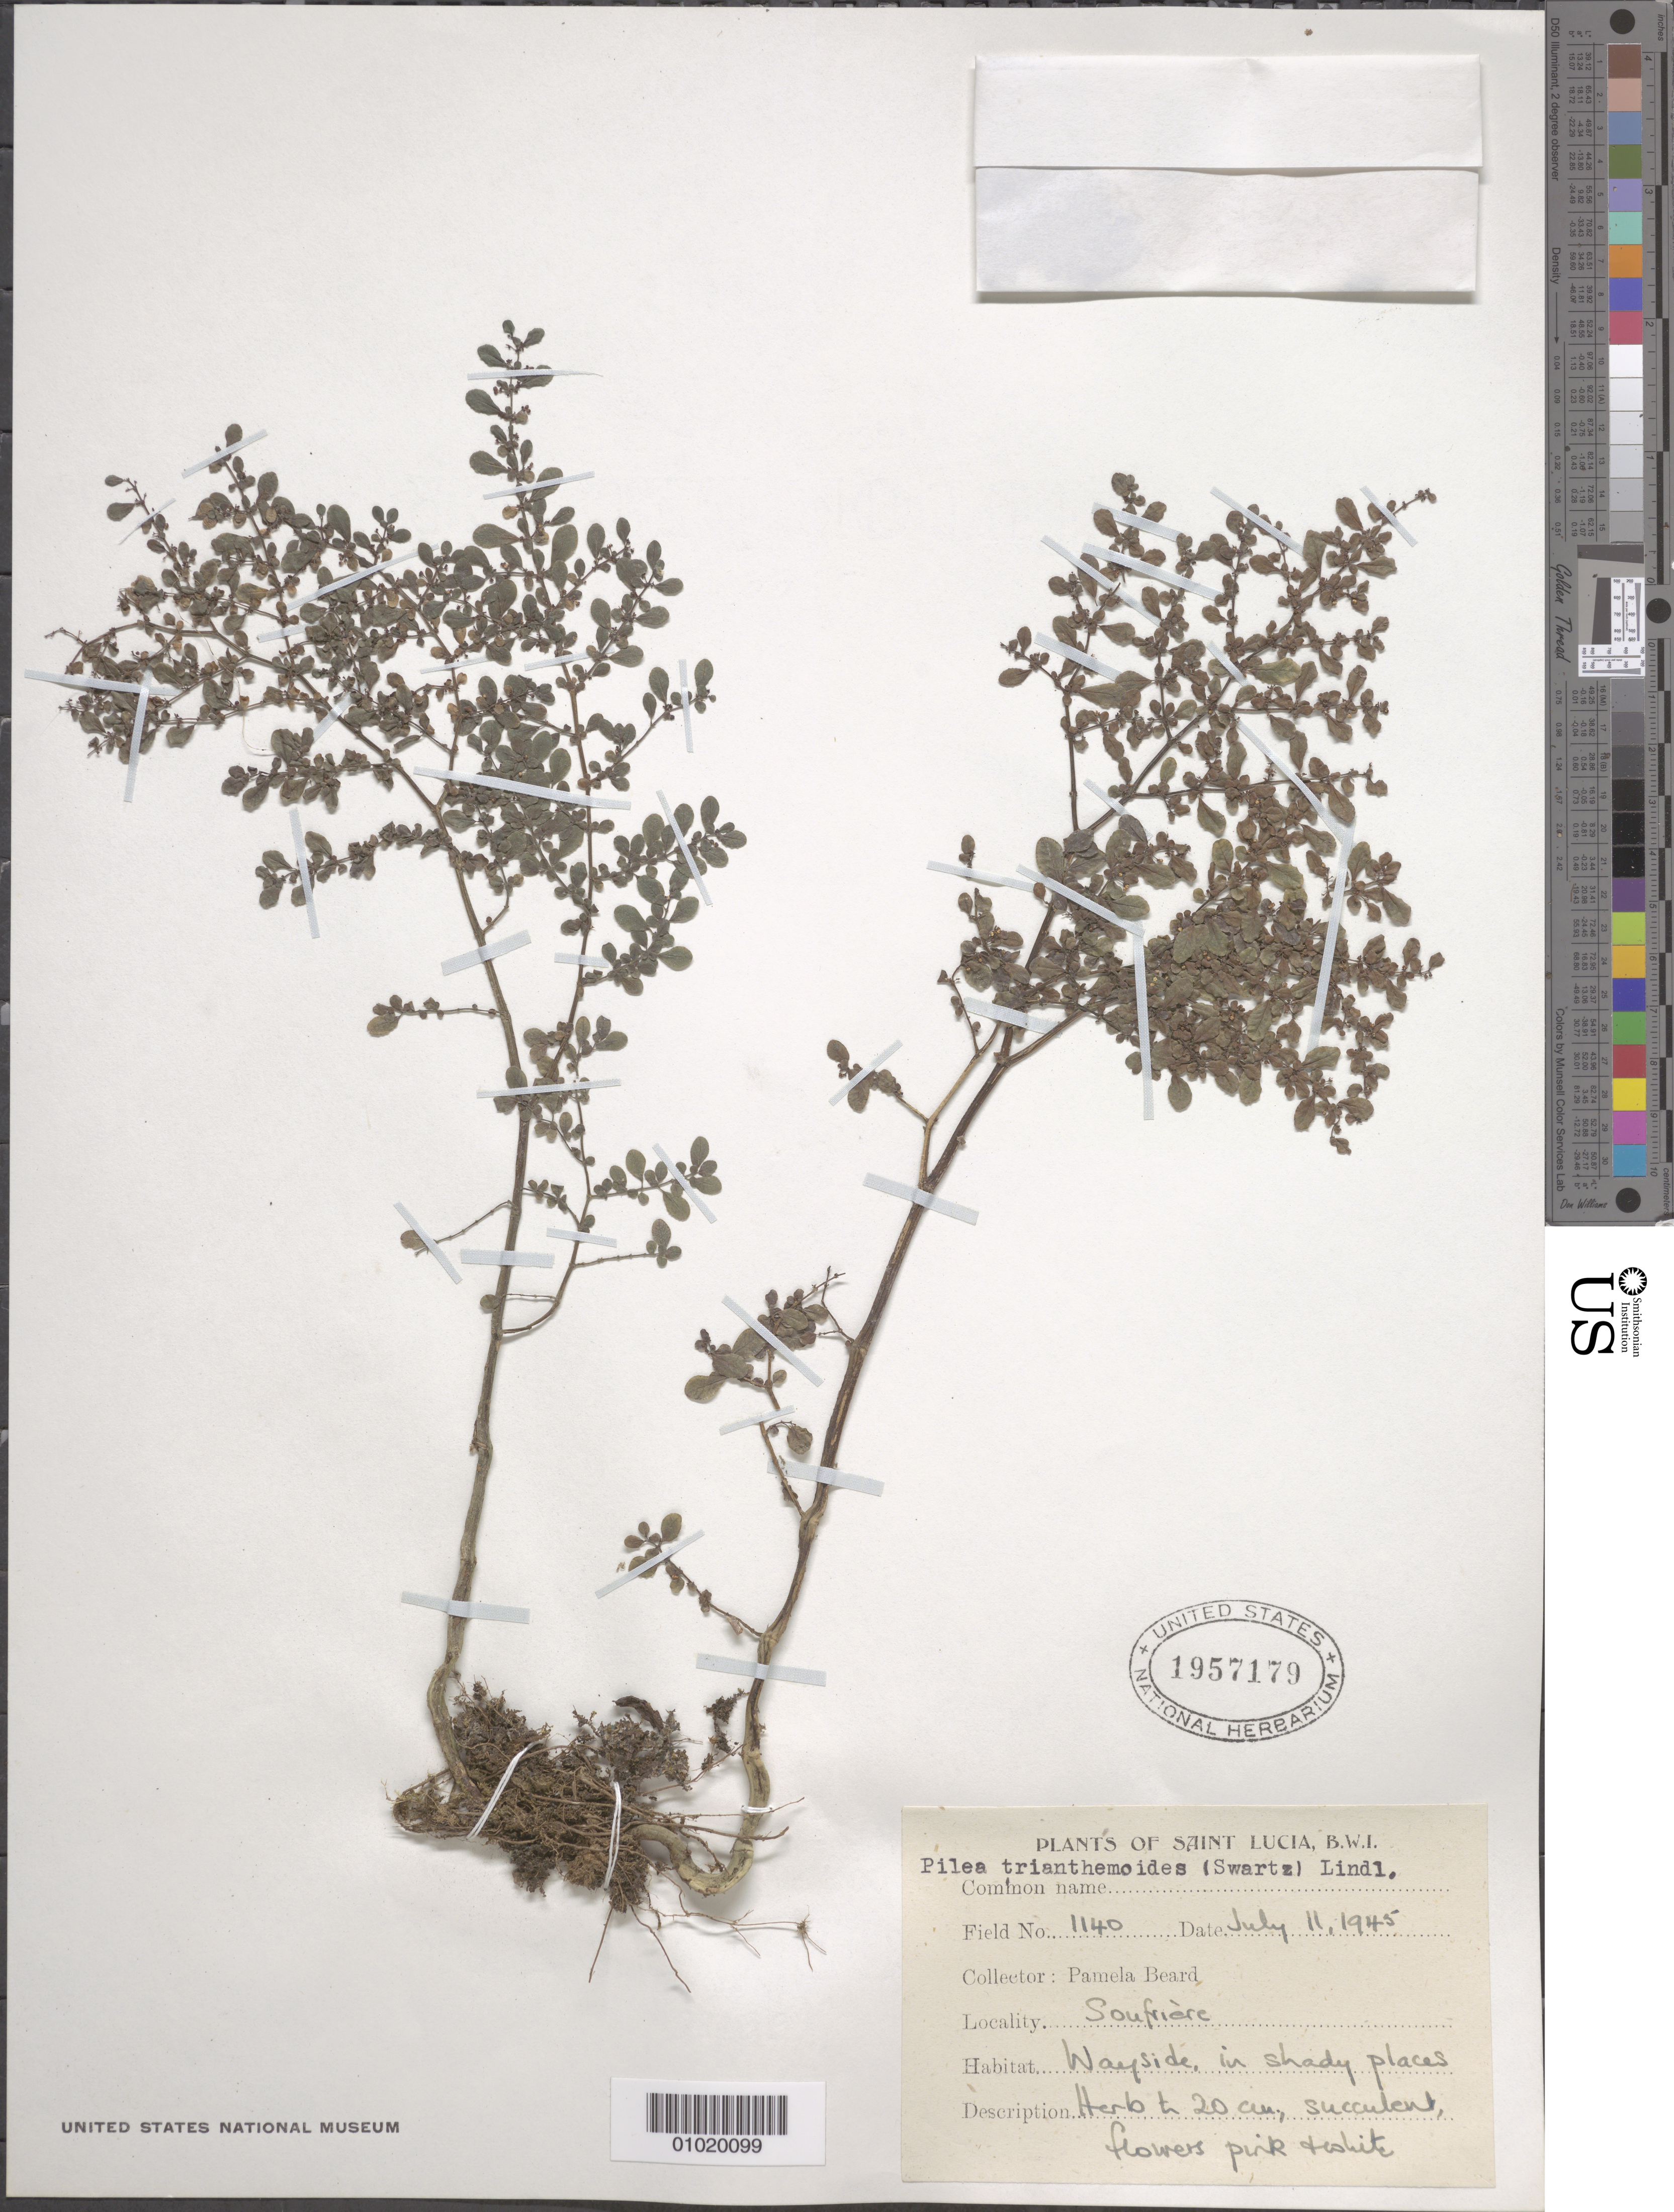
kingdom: Plantae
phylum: Tracheophyta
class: Magnoliopsida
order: Rosales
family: Urticaceae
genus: Pilea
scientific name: Pilea trianthemoides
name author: (Sw.) Lindl.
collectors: P. Beard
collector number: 1140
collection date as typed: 11 Jul 1945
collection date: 1945-07-11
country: St. Lucia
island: St. Lucia I.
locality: Soufriere. Wayside in shady places.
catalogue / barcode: US 1957179